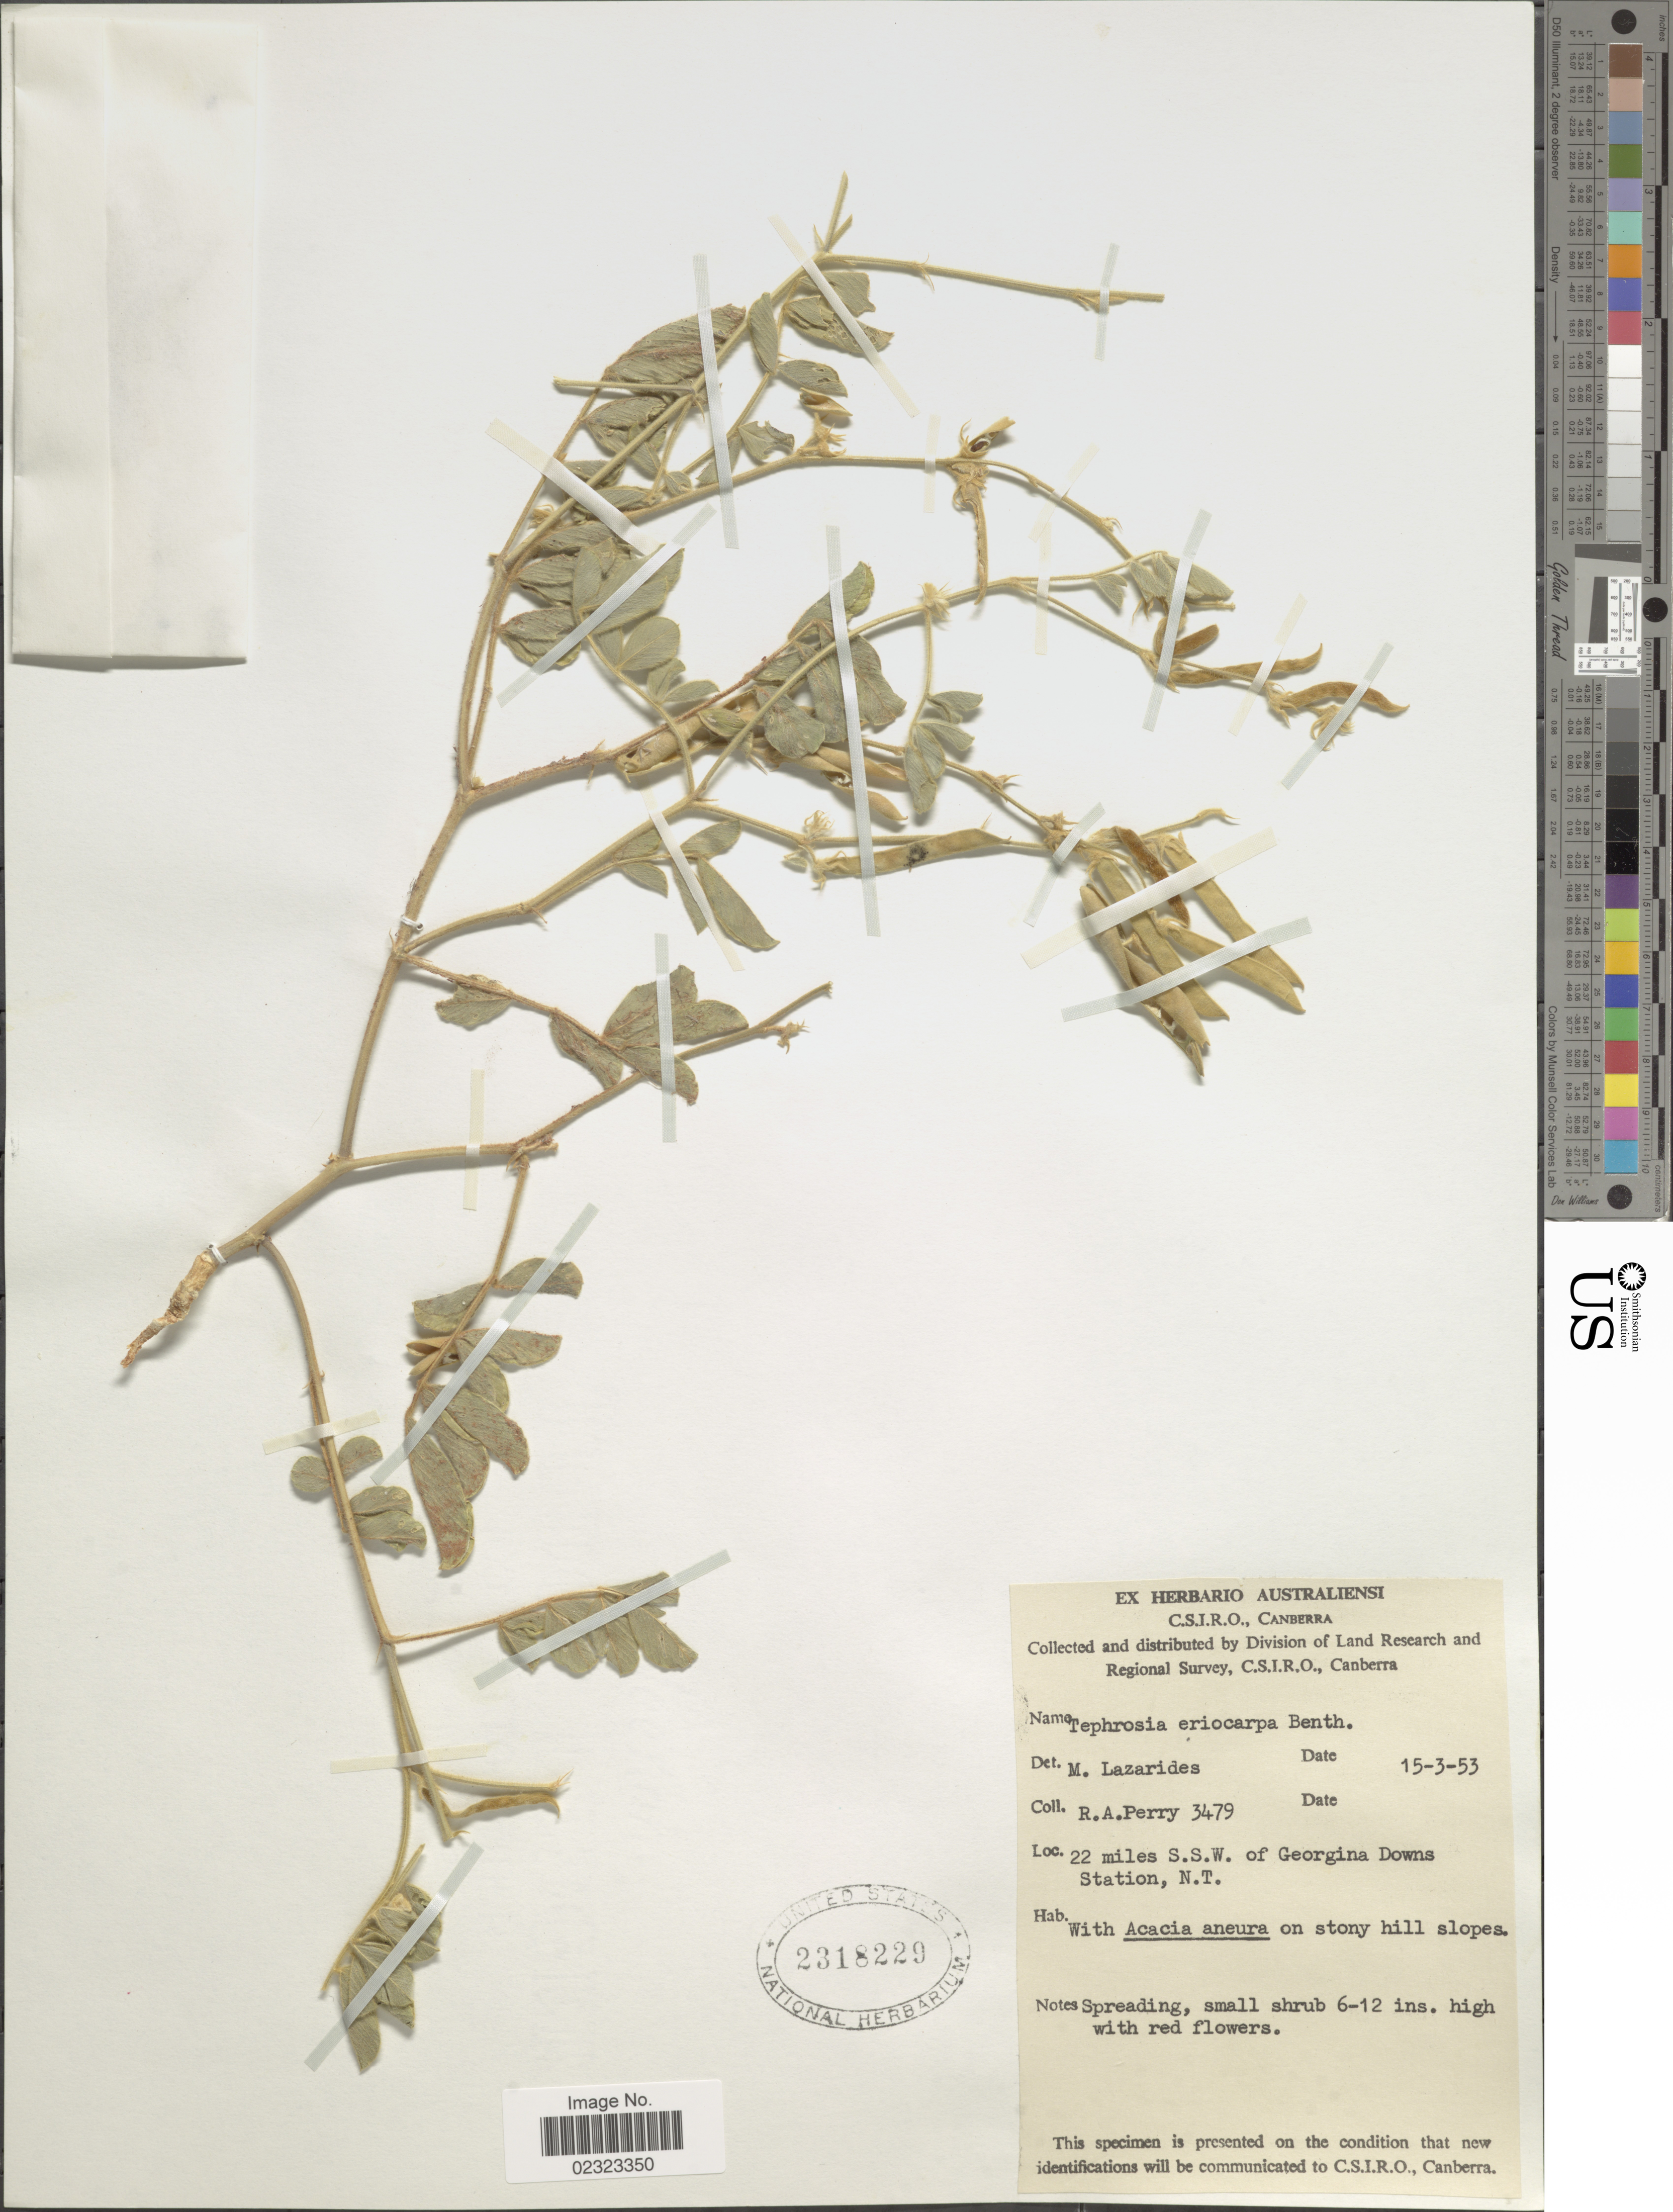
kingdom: Plantae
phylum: Tracheophyta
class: Magnoliopsida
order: Fabales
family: Fabaceae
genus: Tephrosia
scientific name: Tephrosia eriocarpa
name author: Benth.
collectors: Perry, R. A.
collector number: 3479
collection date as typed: Transcribed d/m/y: 15/3/53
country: Australia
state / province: Northern Territory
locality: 22 miles S.S.W. of Georgina Downs Station.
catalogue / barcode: US 2318229